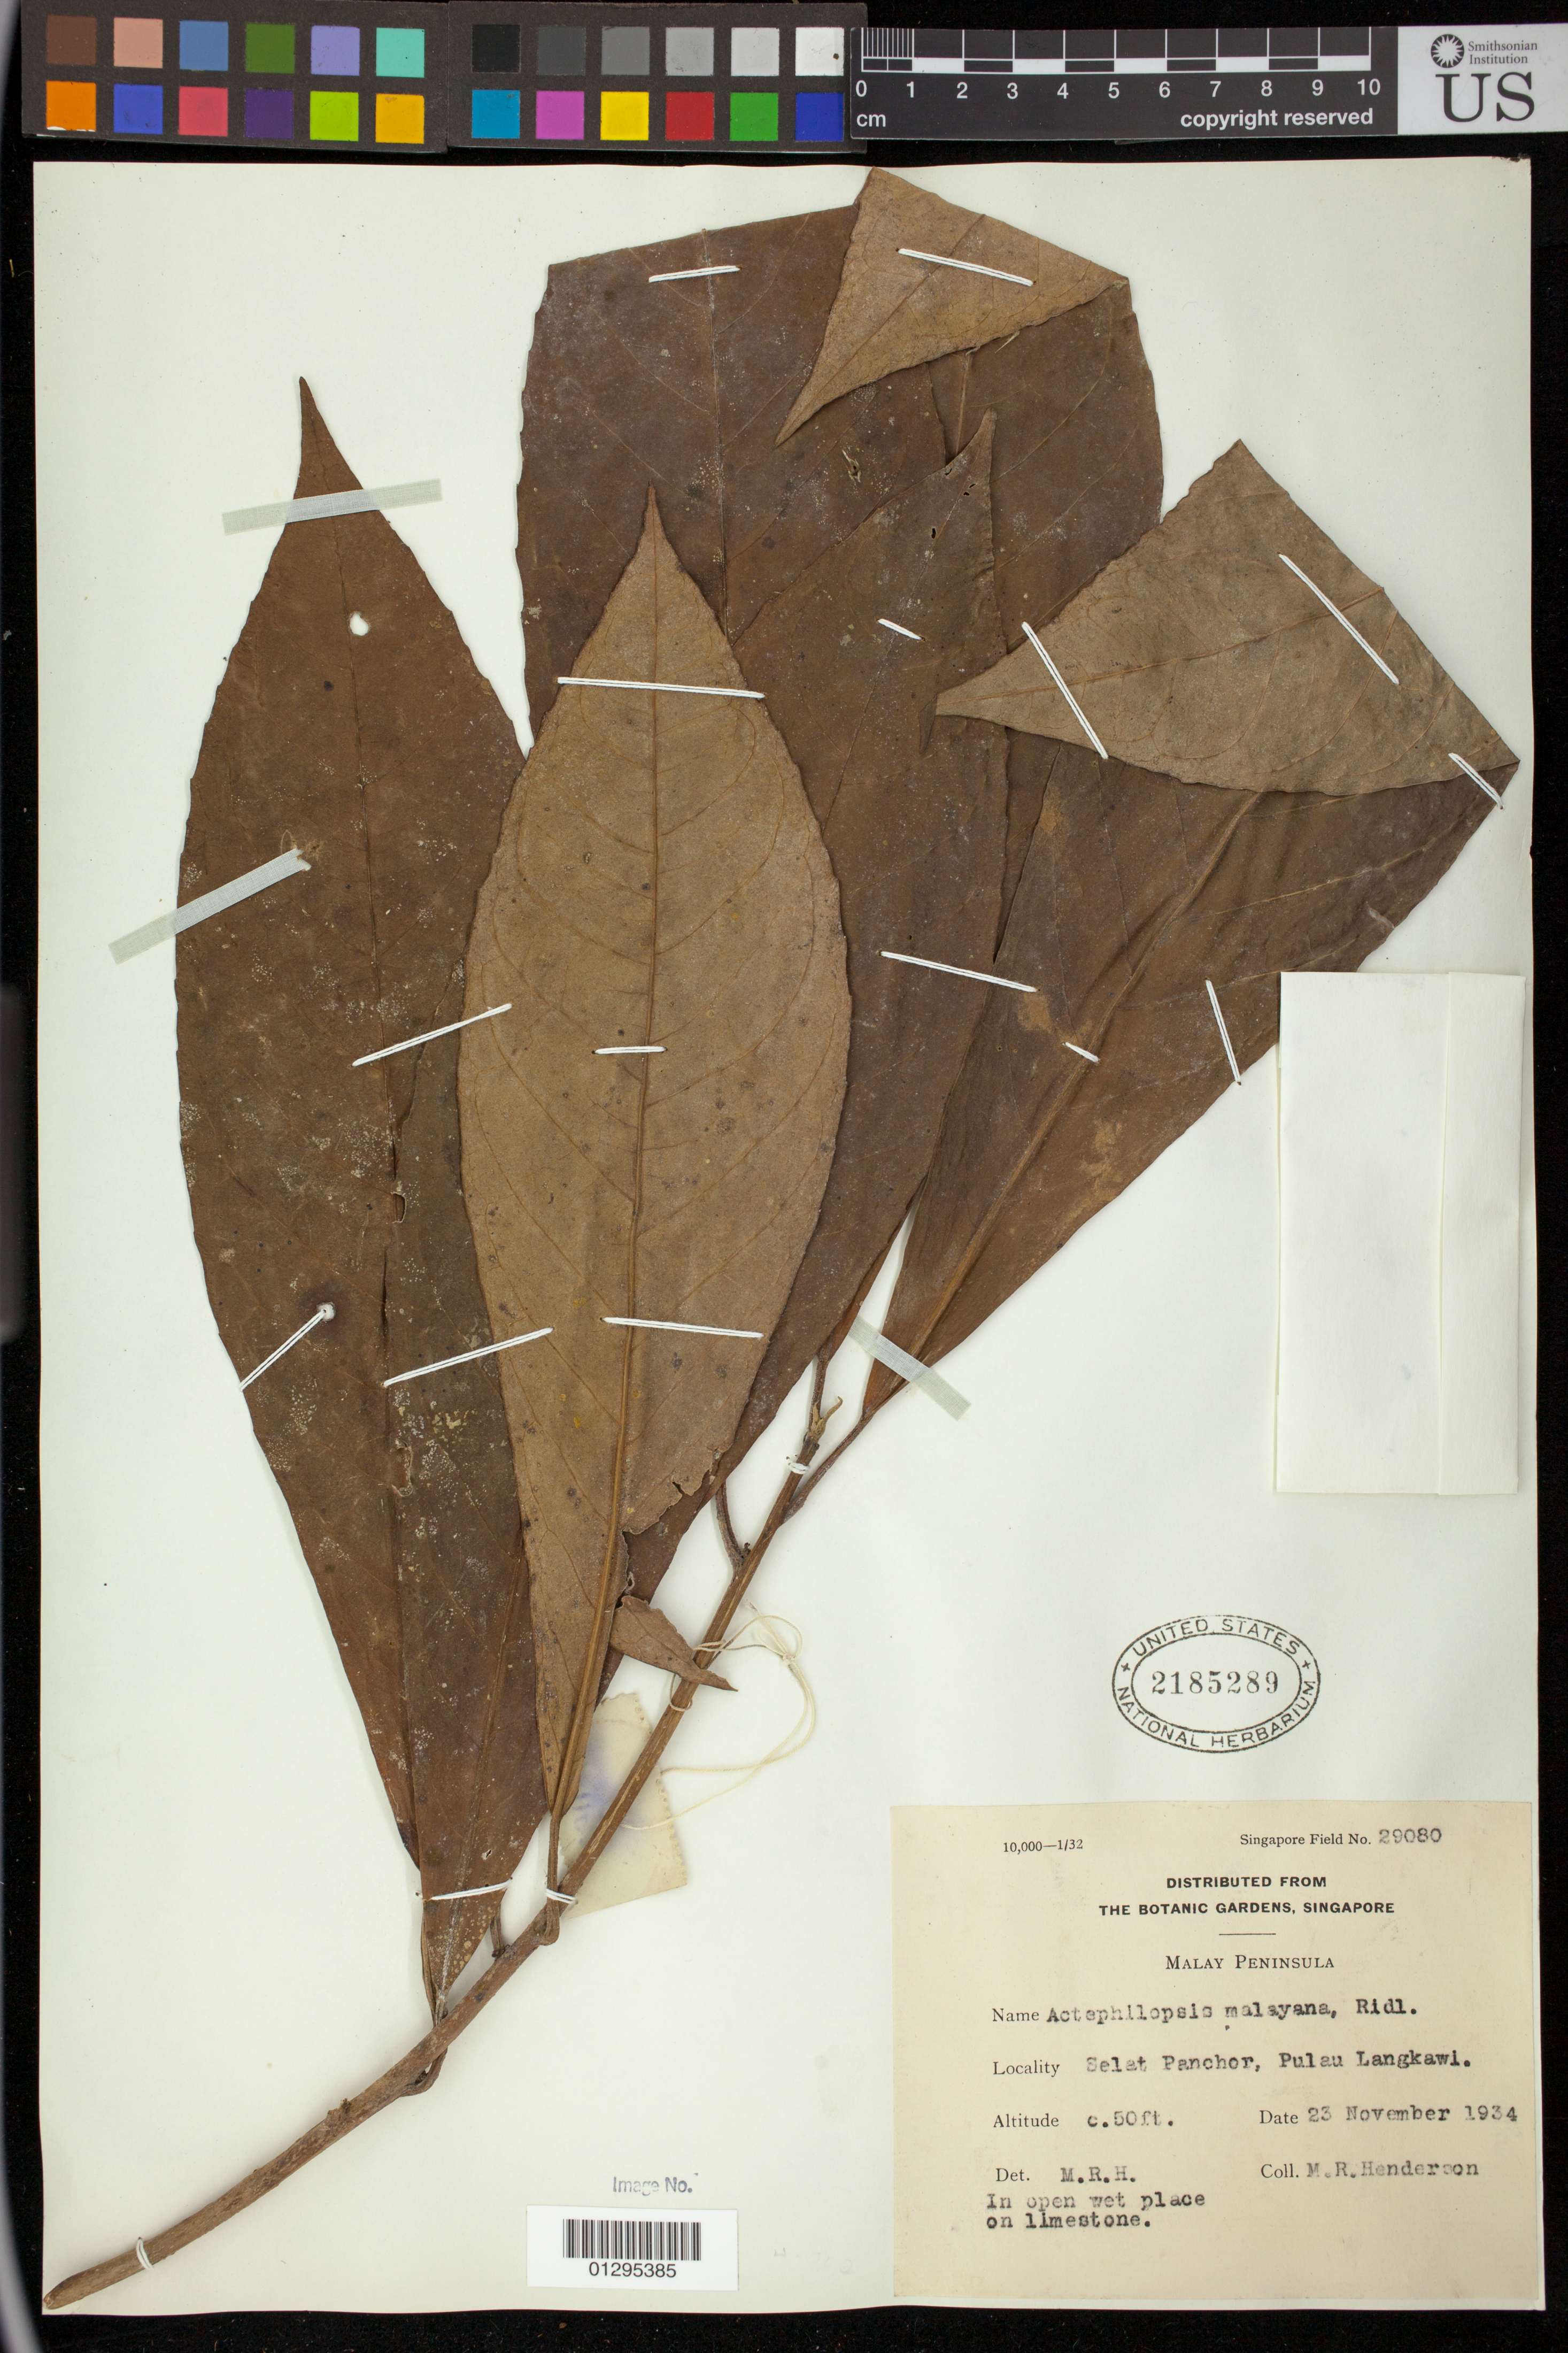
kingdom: Plantae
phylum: Tracheophyta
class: Magnoliopsida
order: Malpighiales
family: Euphorbiaceae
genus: Trigonostemon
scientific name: Trigonostemon aurantiacus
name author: (Kurz ex Teysmann & Binn.) Boerl.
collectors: M. Henderson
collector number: Singapore Field No. 29080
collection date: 1934-11-23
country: Malaysia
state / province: Kedah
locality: Selat Panchor, Pulau Langkawi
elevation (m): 15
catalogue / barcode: US 2185289